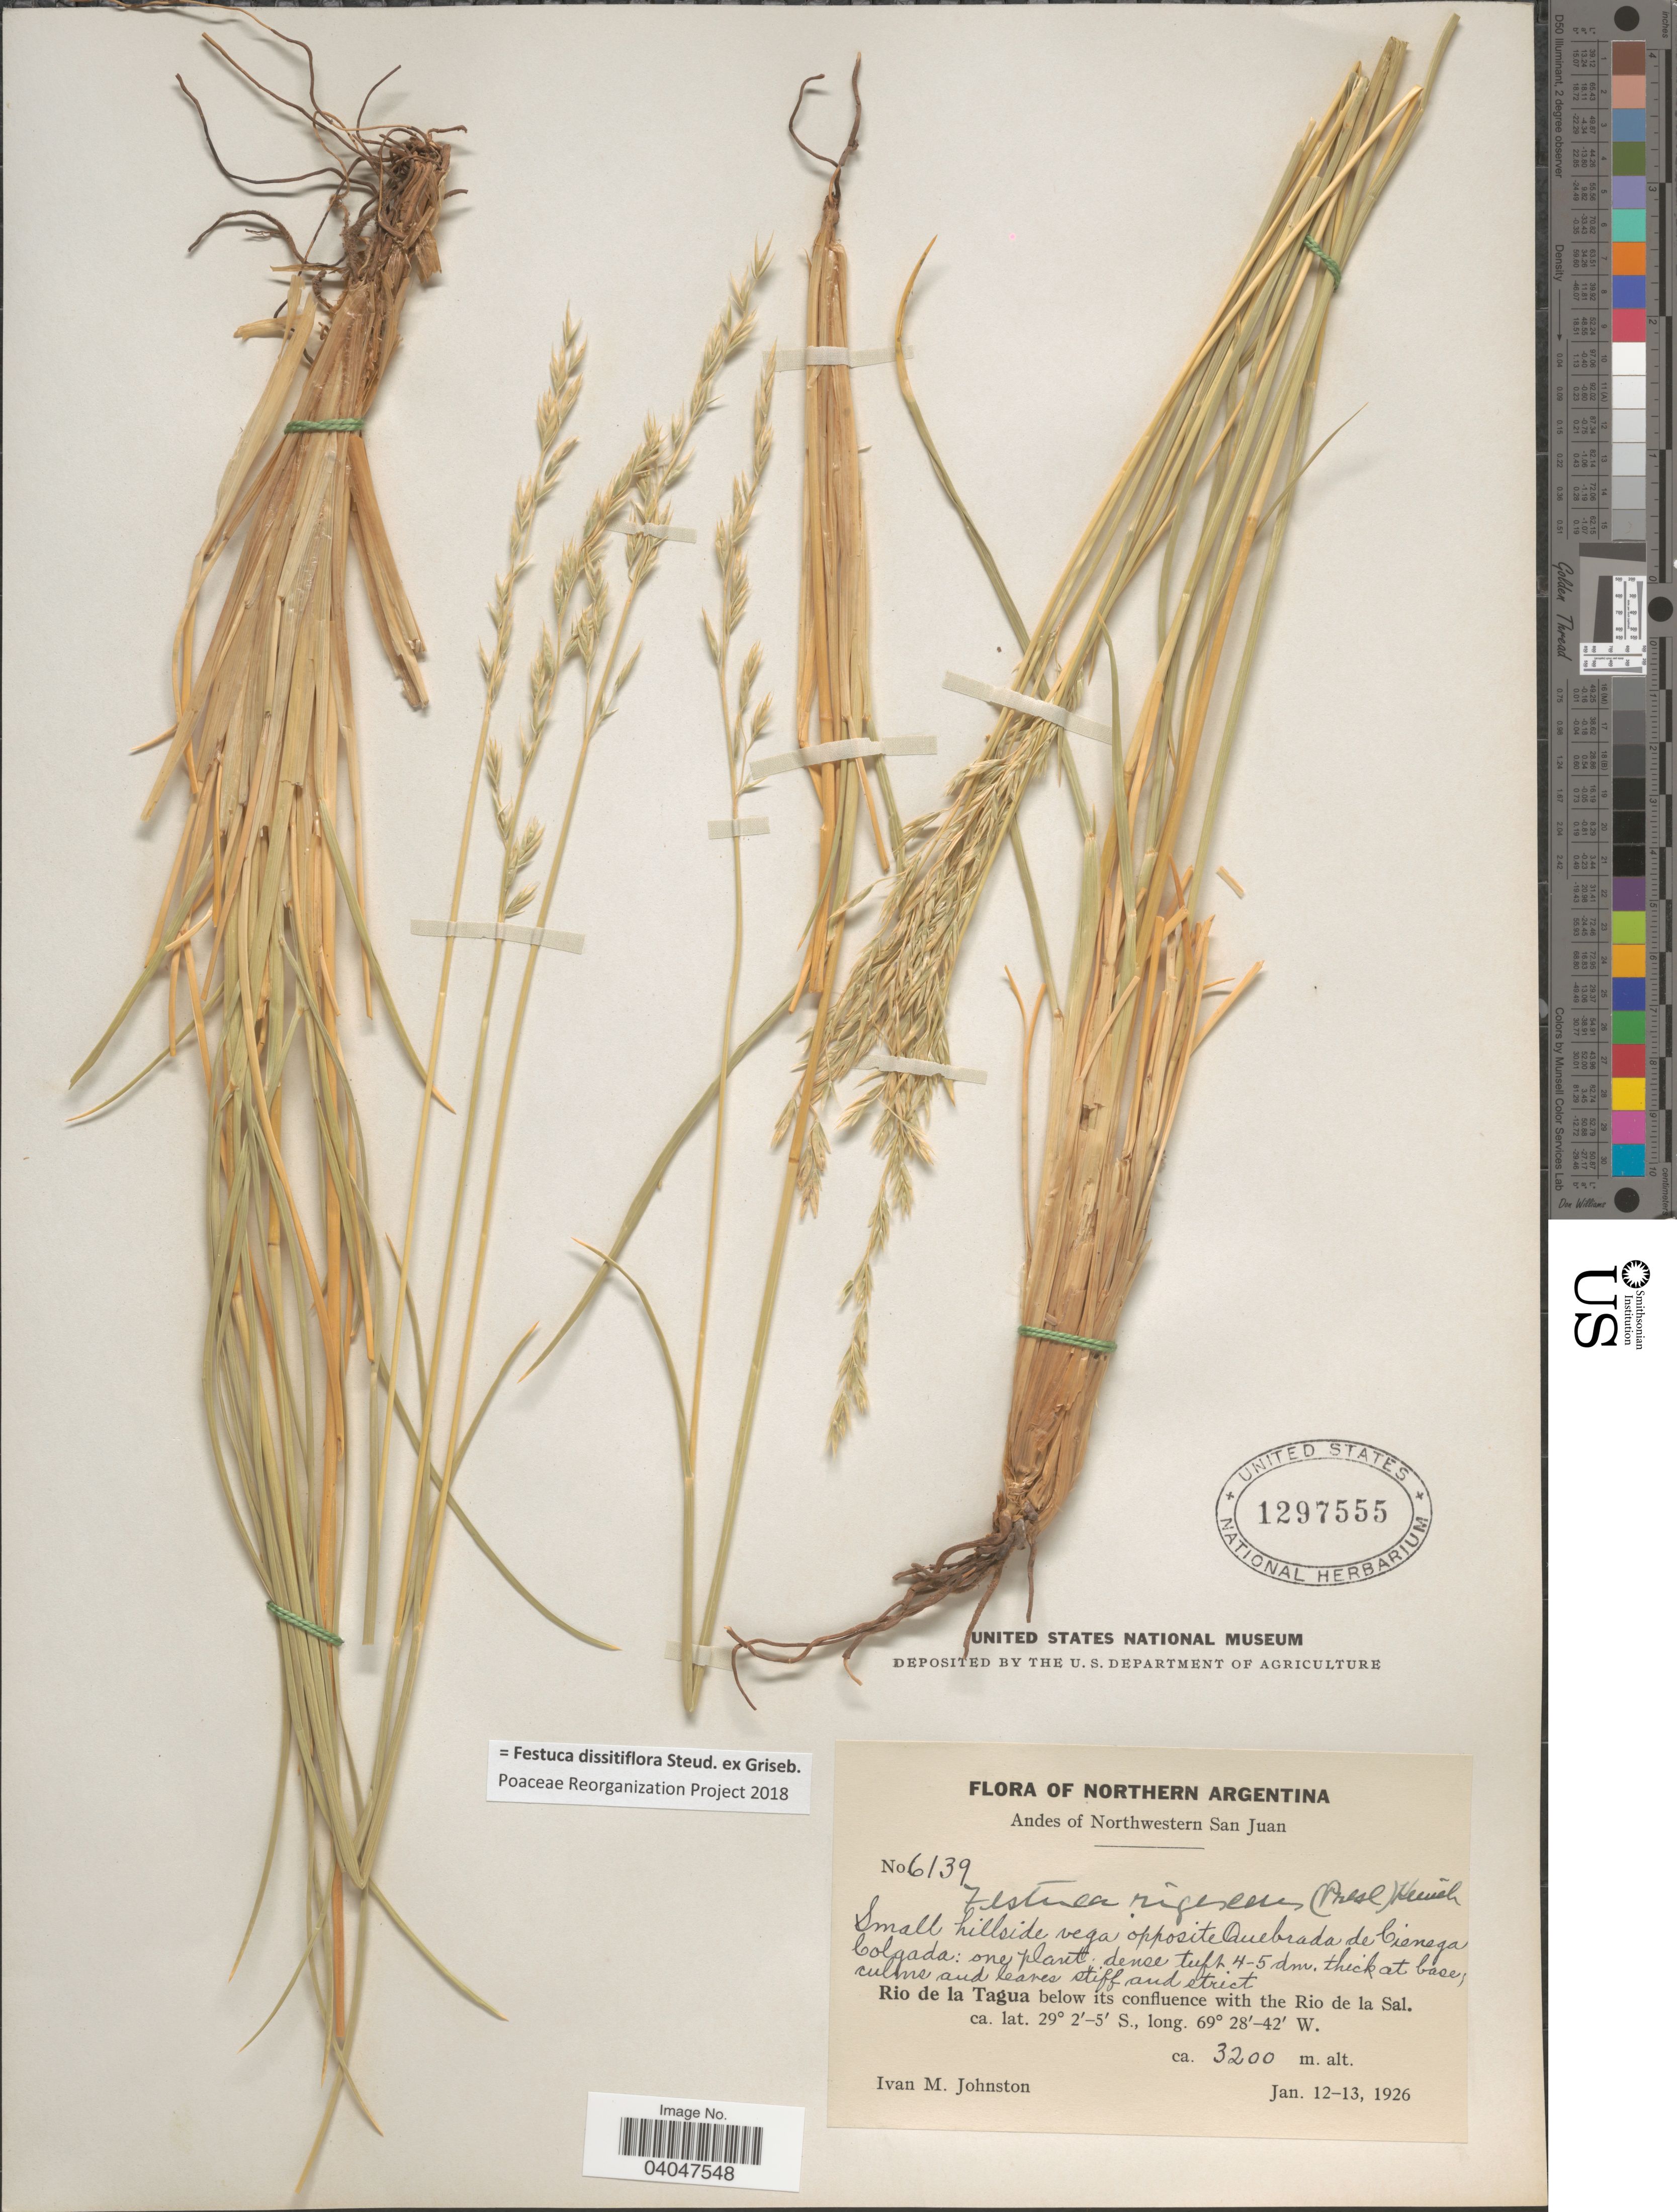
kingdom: Plantae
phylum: Tracheophyta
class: Liliopsida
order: Poales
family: Poaceae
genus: Festuca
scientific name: Festuca dissitiflora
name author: Steud. ex Lech.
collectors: I.M. Johnston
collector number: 6139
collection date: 1926-01-12/1926-01-13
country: Argentina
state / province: San Juan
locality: Northern Argentina. Andes of Northwestern San Juan. Small hillside vega opposite Quebrada de Cienega Colgada. Rio de la Tagua below its confluence with the Rio de la Sal.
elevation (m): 3200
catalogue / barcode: US 1297555